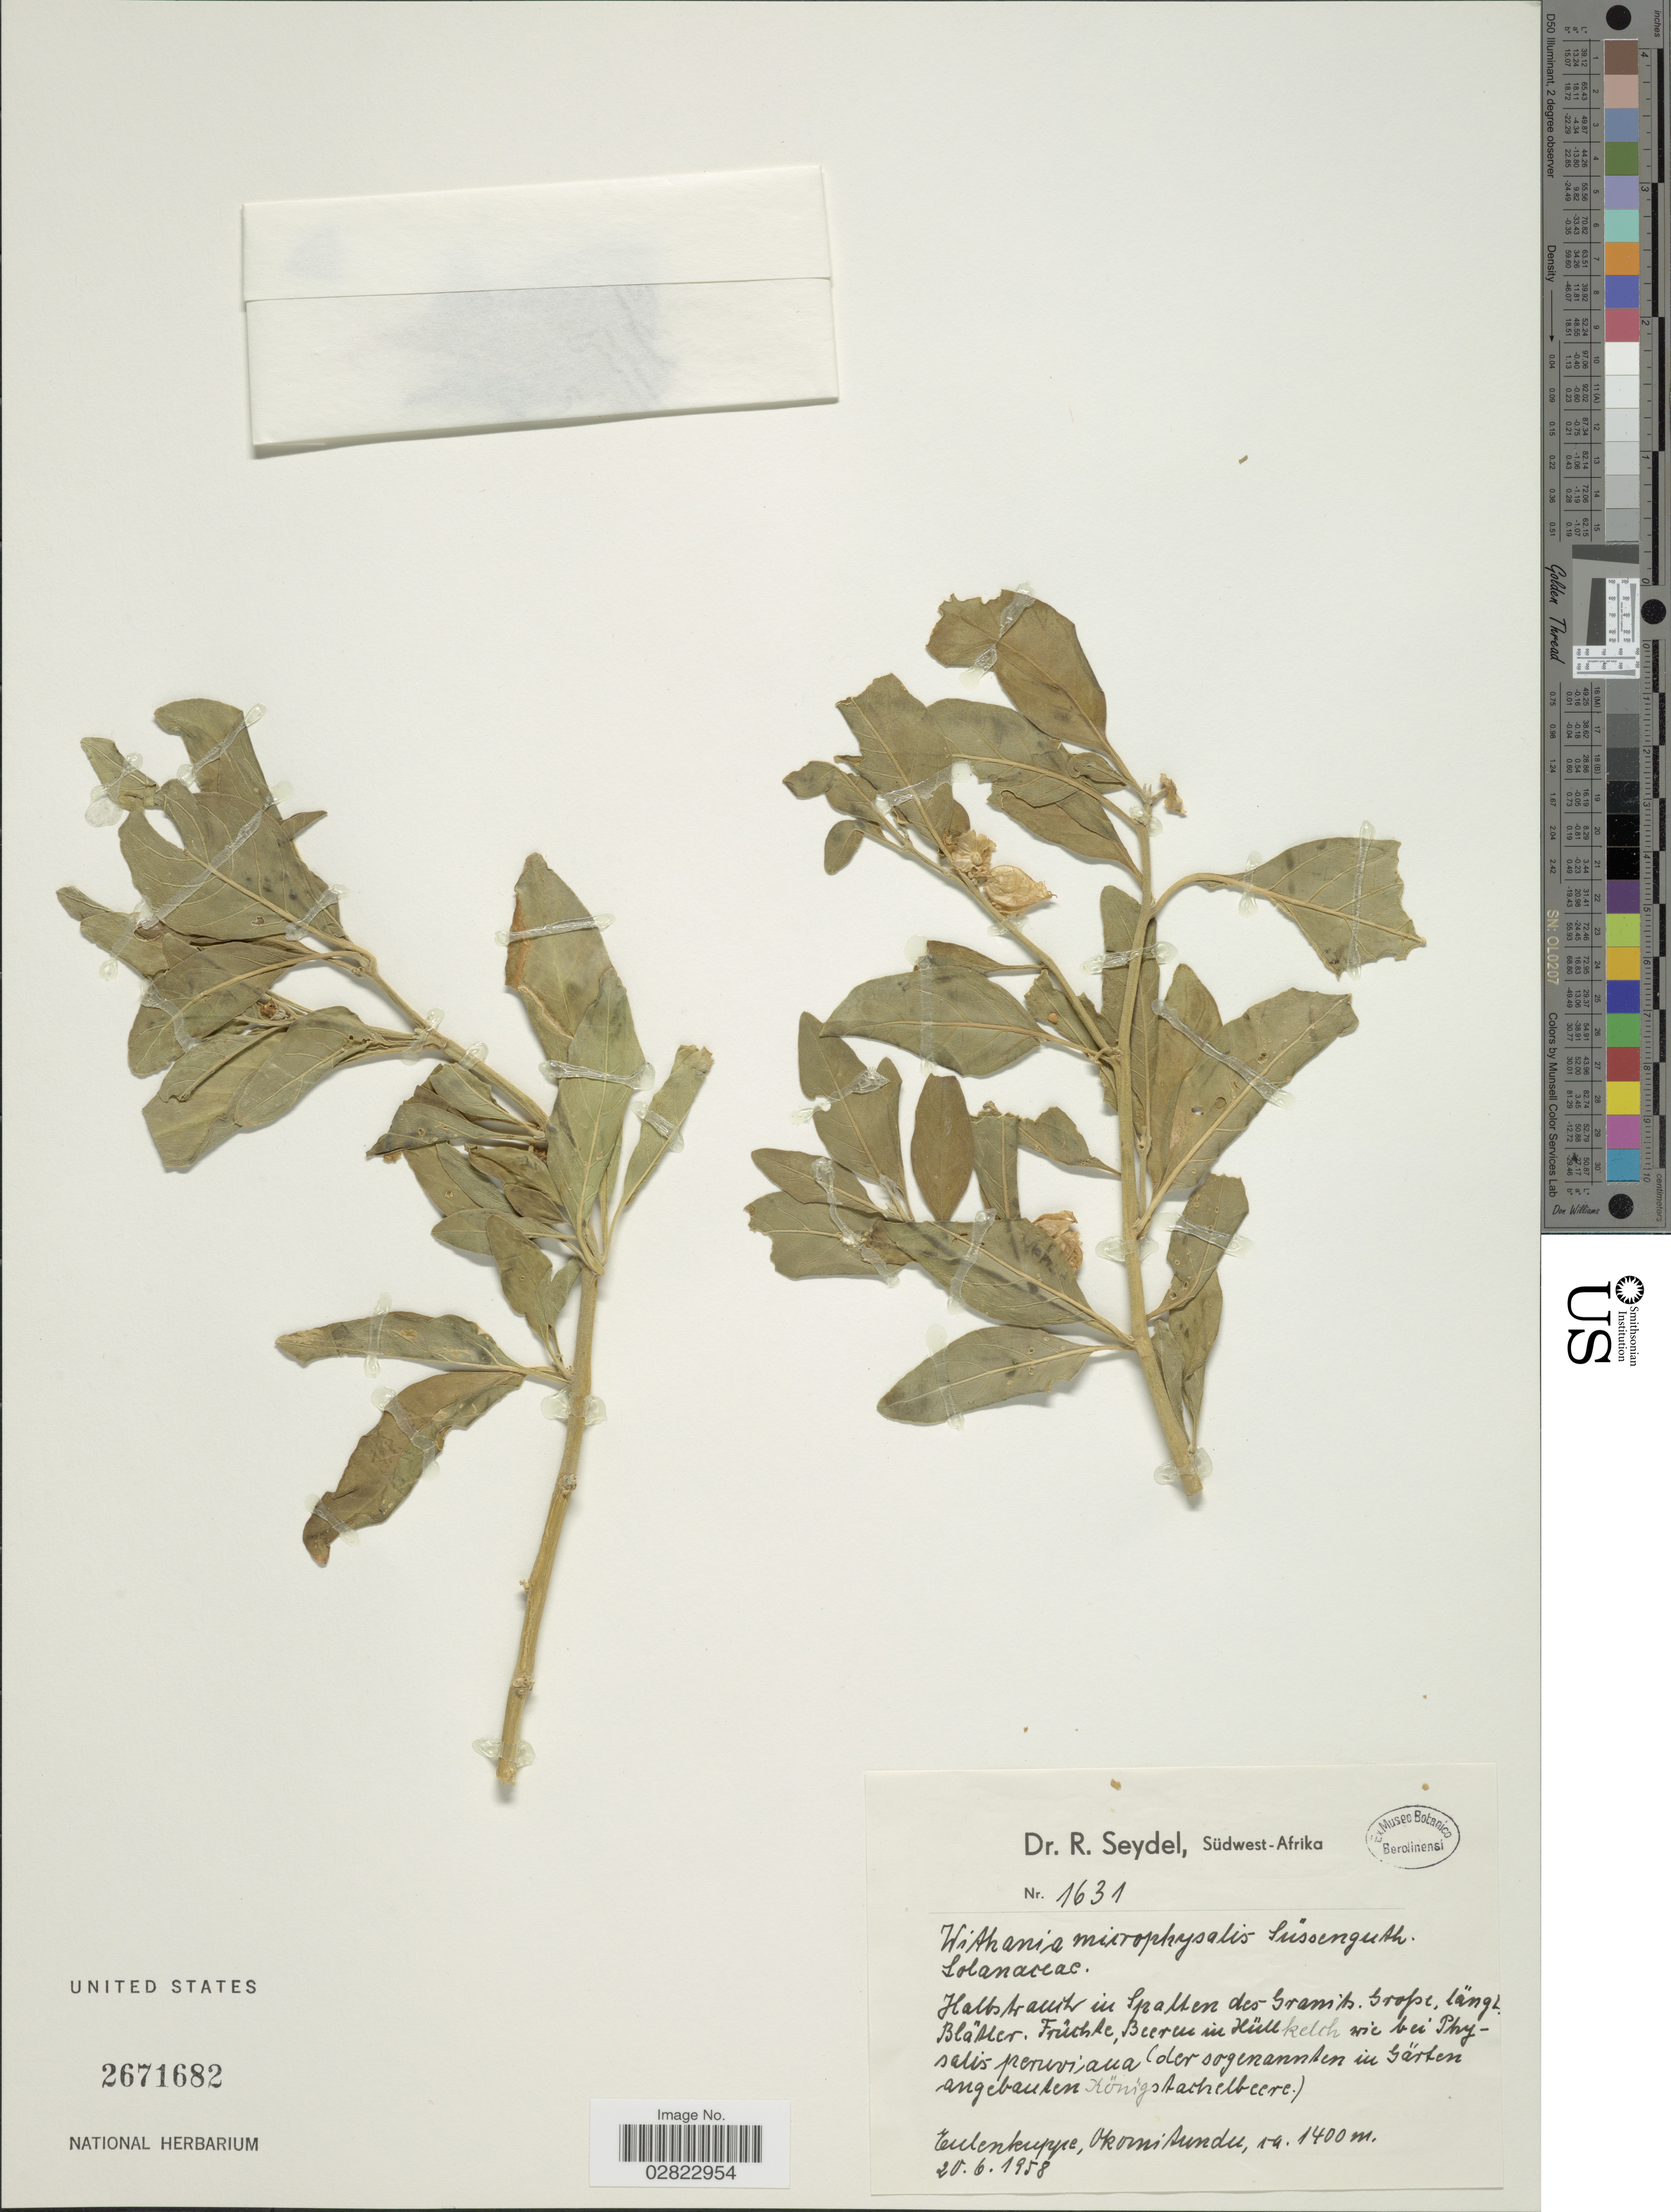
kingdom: Plantae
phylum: Tracheophyta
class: Magnoliopsida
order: Solanales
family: Solanaceae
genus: Withania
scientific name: Withania microphysalis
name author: Suess.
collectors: R. Seydel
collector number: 1631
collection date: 1958-06-20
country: Namibia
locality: Südwest-Afrika. Tulenkeyre, Okomitundu.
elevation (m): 1400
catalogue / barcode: US 2671682